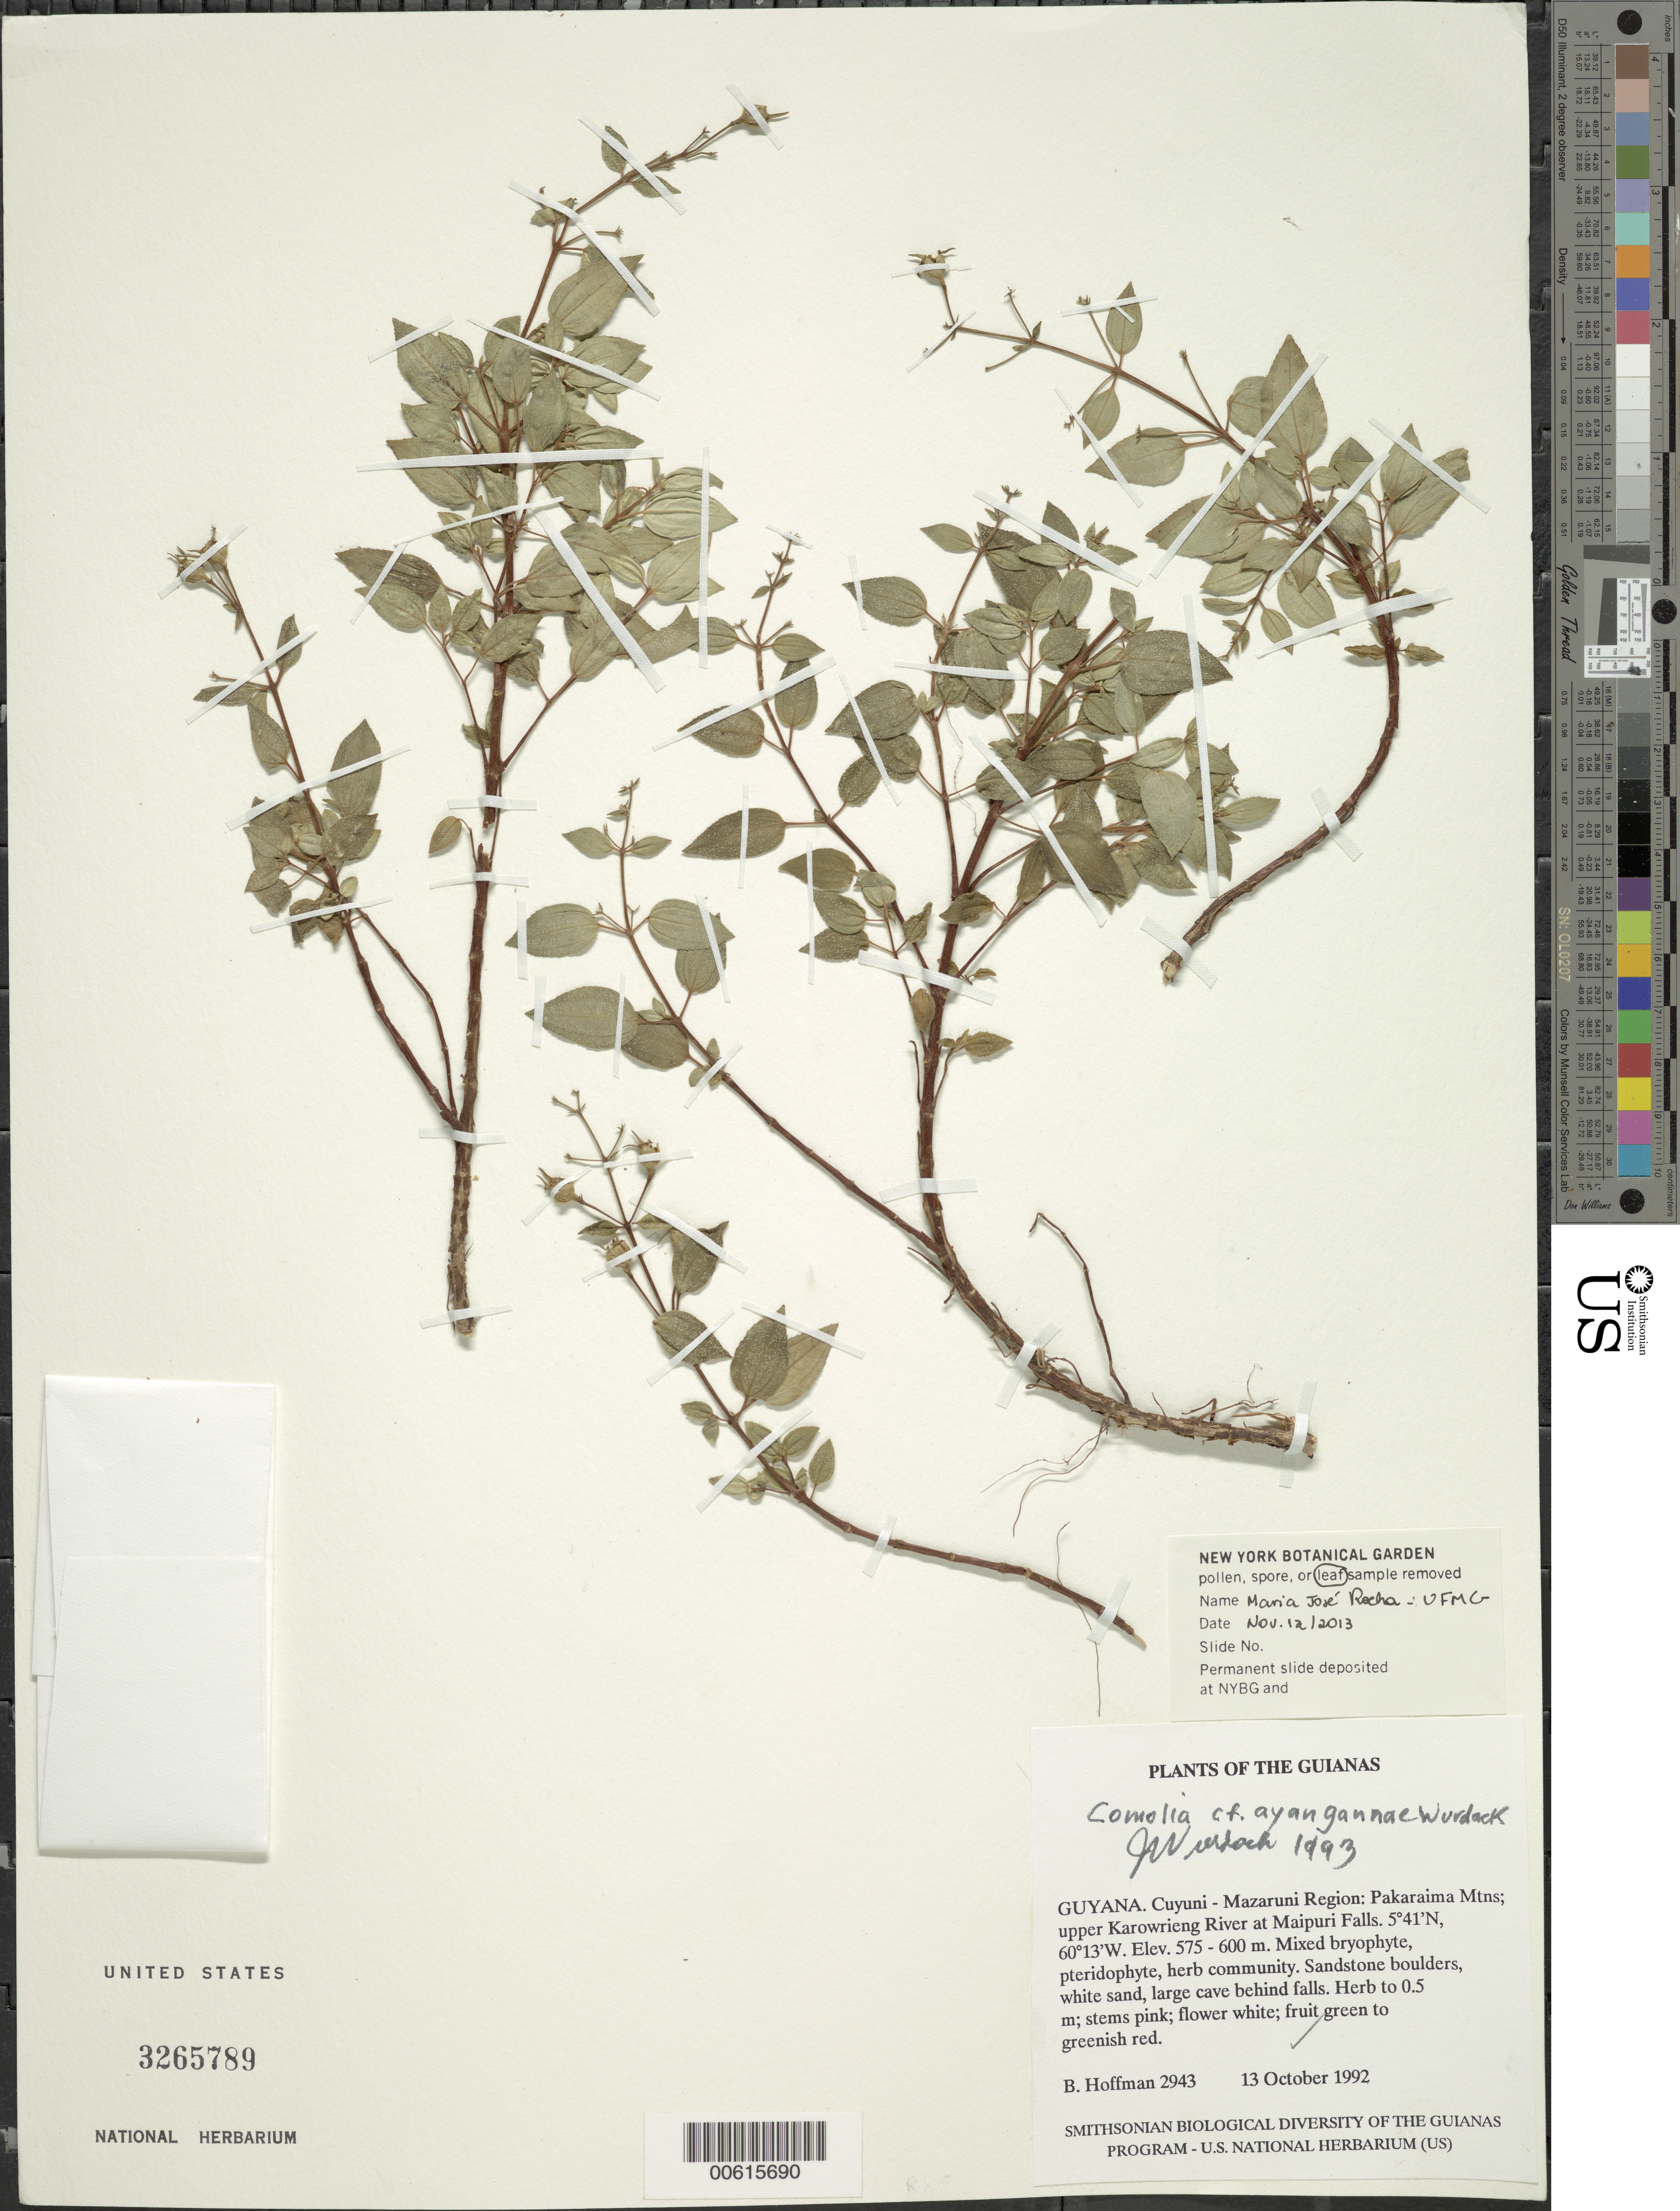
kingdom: Plantae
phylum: Tracheophyta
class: Magnoliopsida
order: Myrtales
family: Melastomataceae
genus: Acisanthera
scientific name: Acisanthera ayangannae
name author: (Wurdack) M.J. Rocha & P.J.F. Guim.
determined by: Nunes da Silva, Diego, (RB), Jardim Botanico do Rio de Janeiro - Herbario (BRAZIL)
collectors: B. Hoffman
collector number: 2943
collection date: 1992-10-13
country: Guyana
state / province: Cuyuni-Mazaruni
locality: Cuyuni-Mazaruni Region: Pakaraima Mtns; upper Karowrieng River at Maipuri Falls.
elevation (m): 575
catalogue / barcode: US 3265789